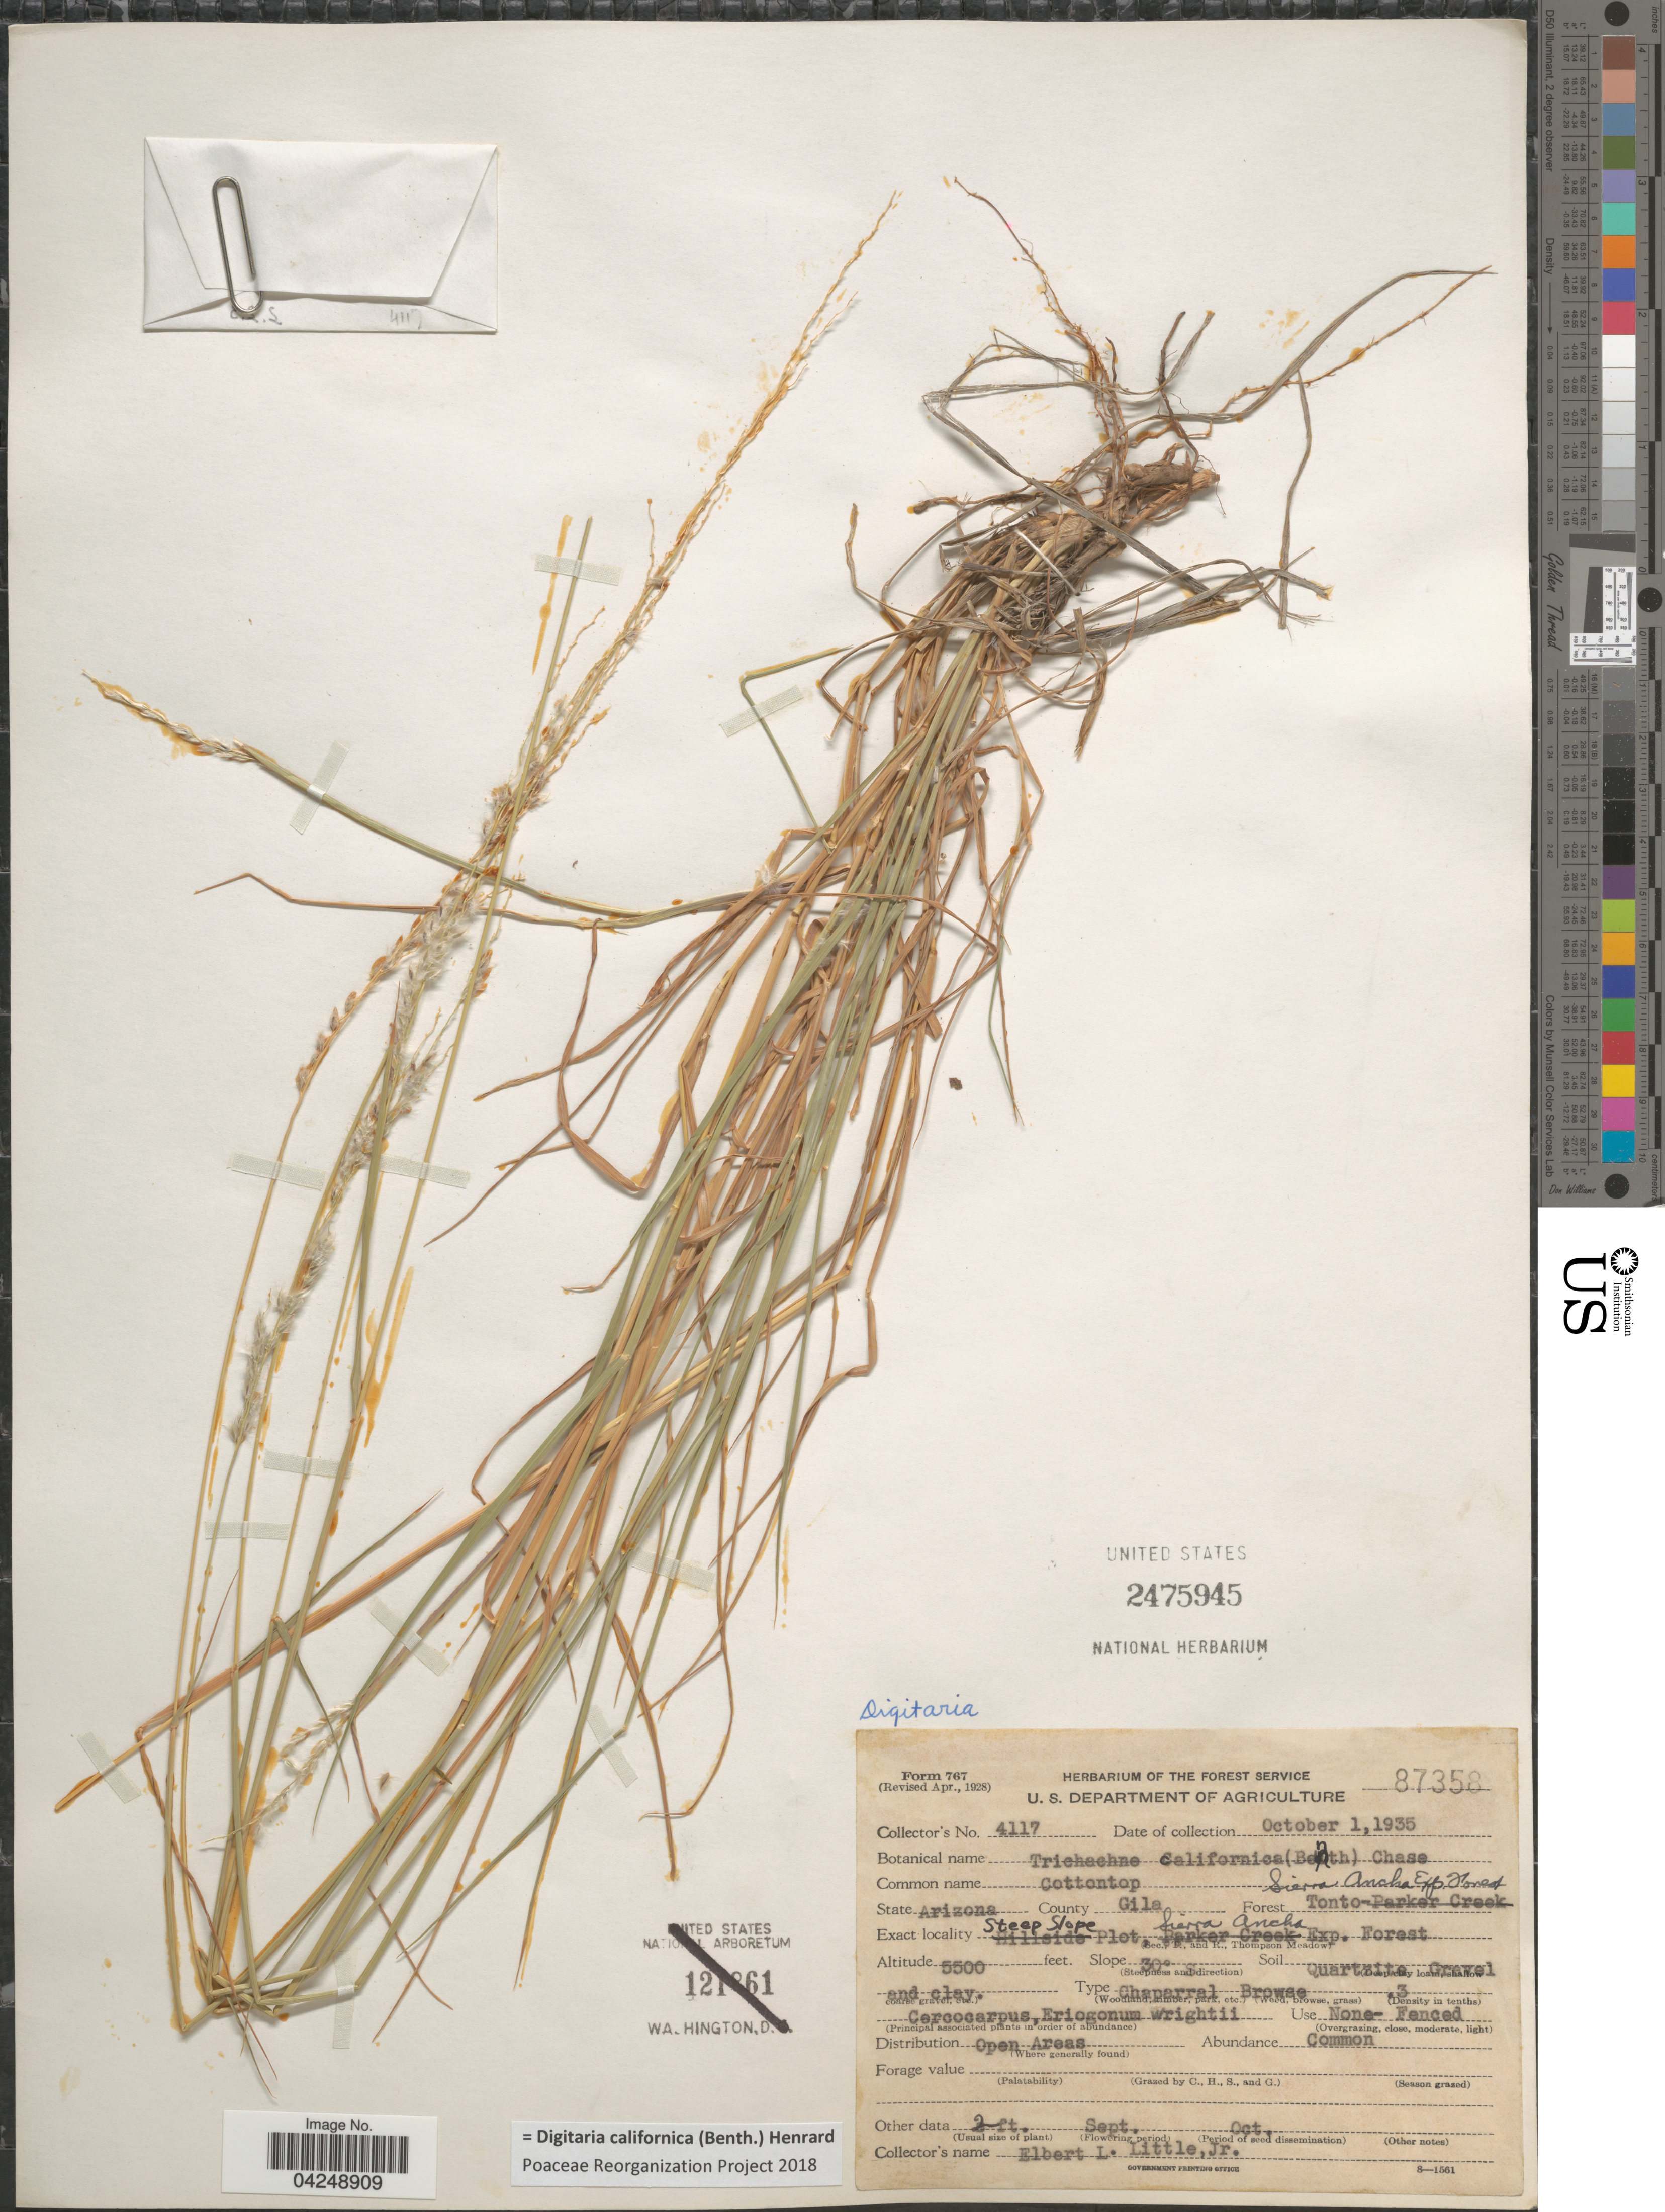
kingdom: Plantae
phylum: Tracheophyta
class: Liliopsida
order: Poales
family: Poaceae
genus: Digitaria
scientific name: Digitaria californica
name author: (Benth.) Henr.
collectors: E. L. Little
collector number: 4117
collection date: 1935-10-01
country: United States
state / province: Arizona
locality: County Gila. Forest Tonto. Steep slope Plot, Sierra Ancha Exp. Forest.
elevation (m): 1676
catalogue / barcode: US 2475945